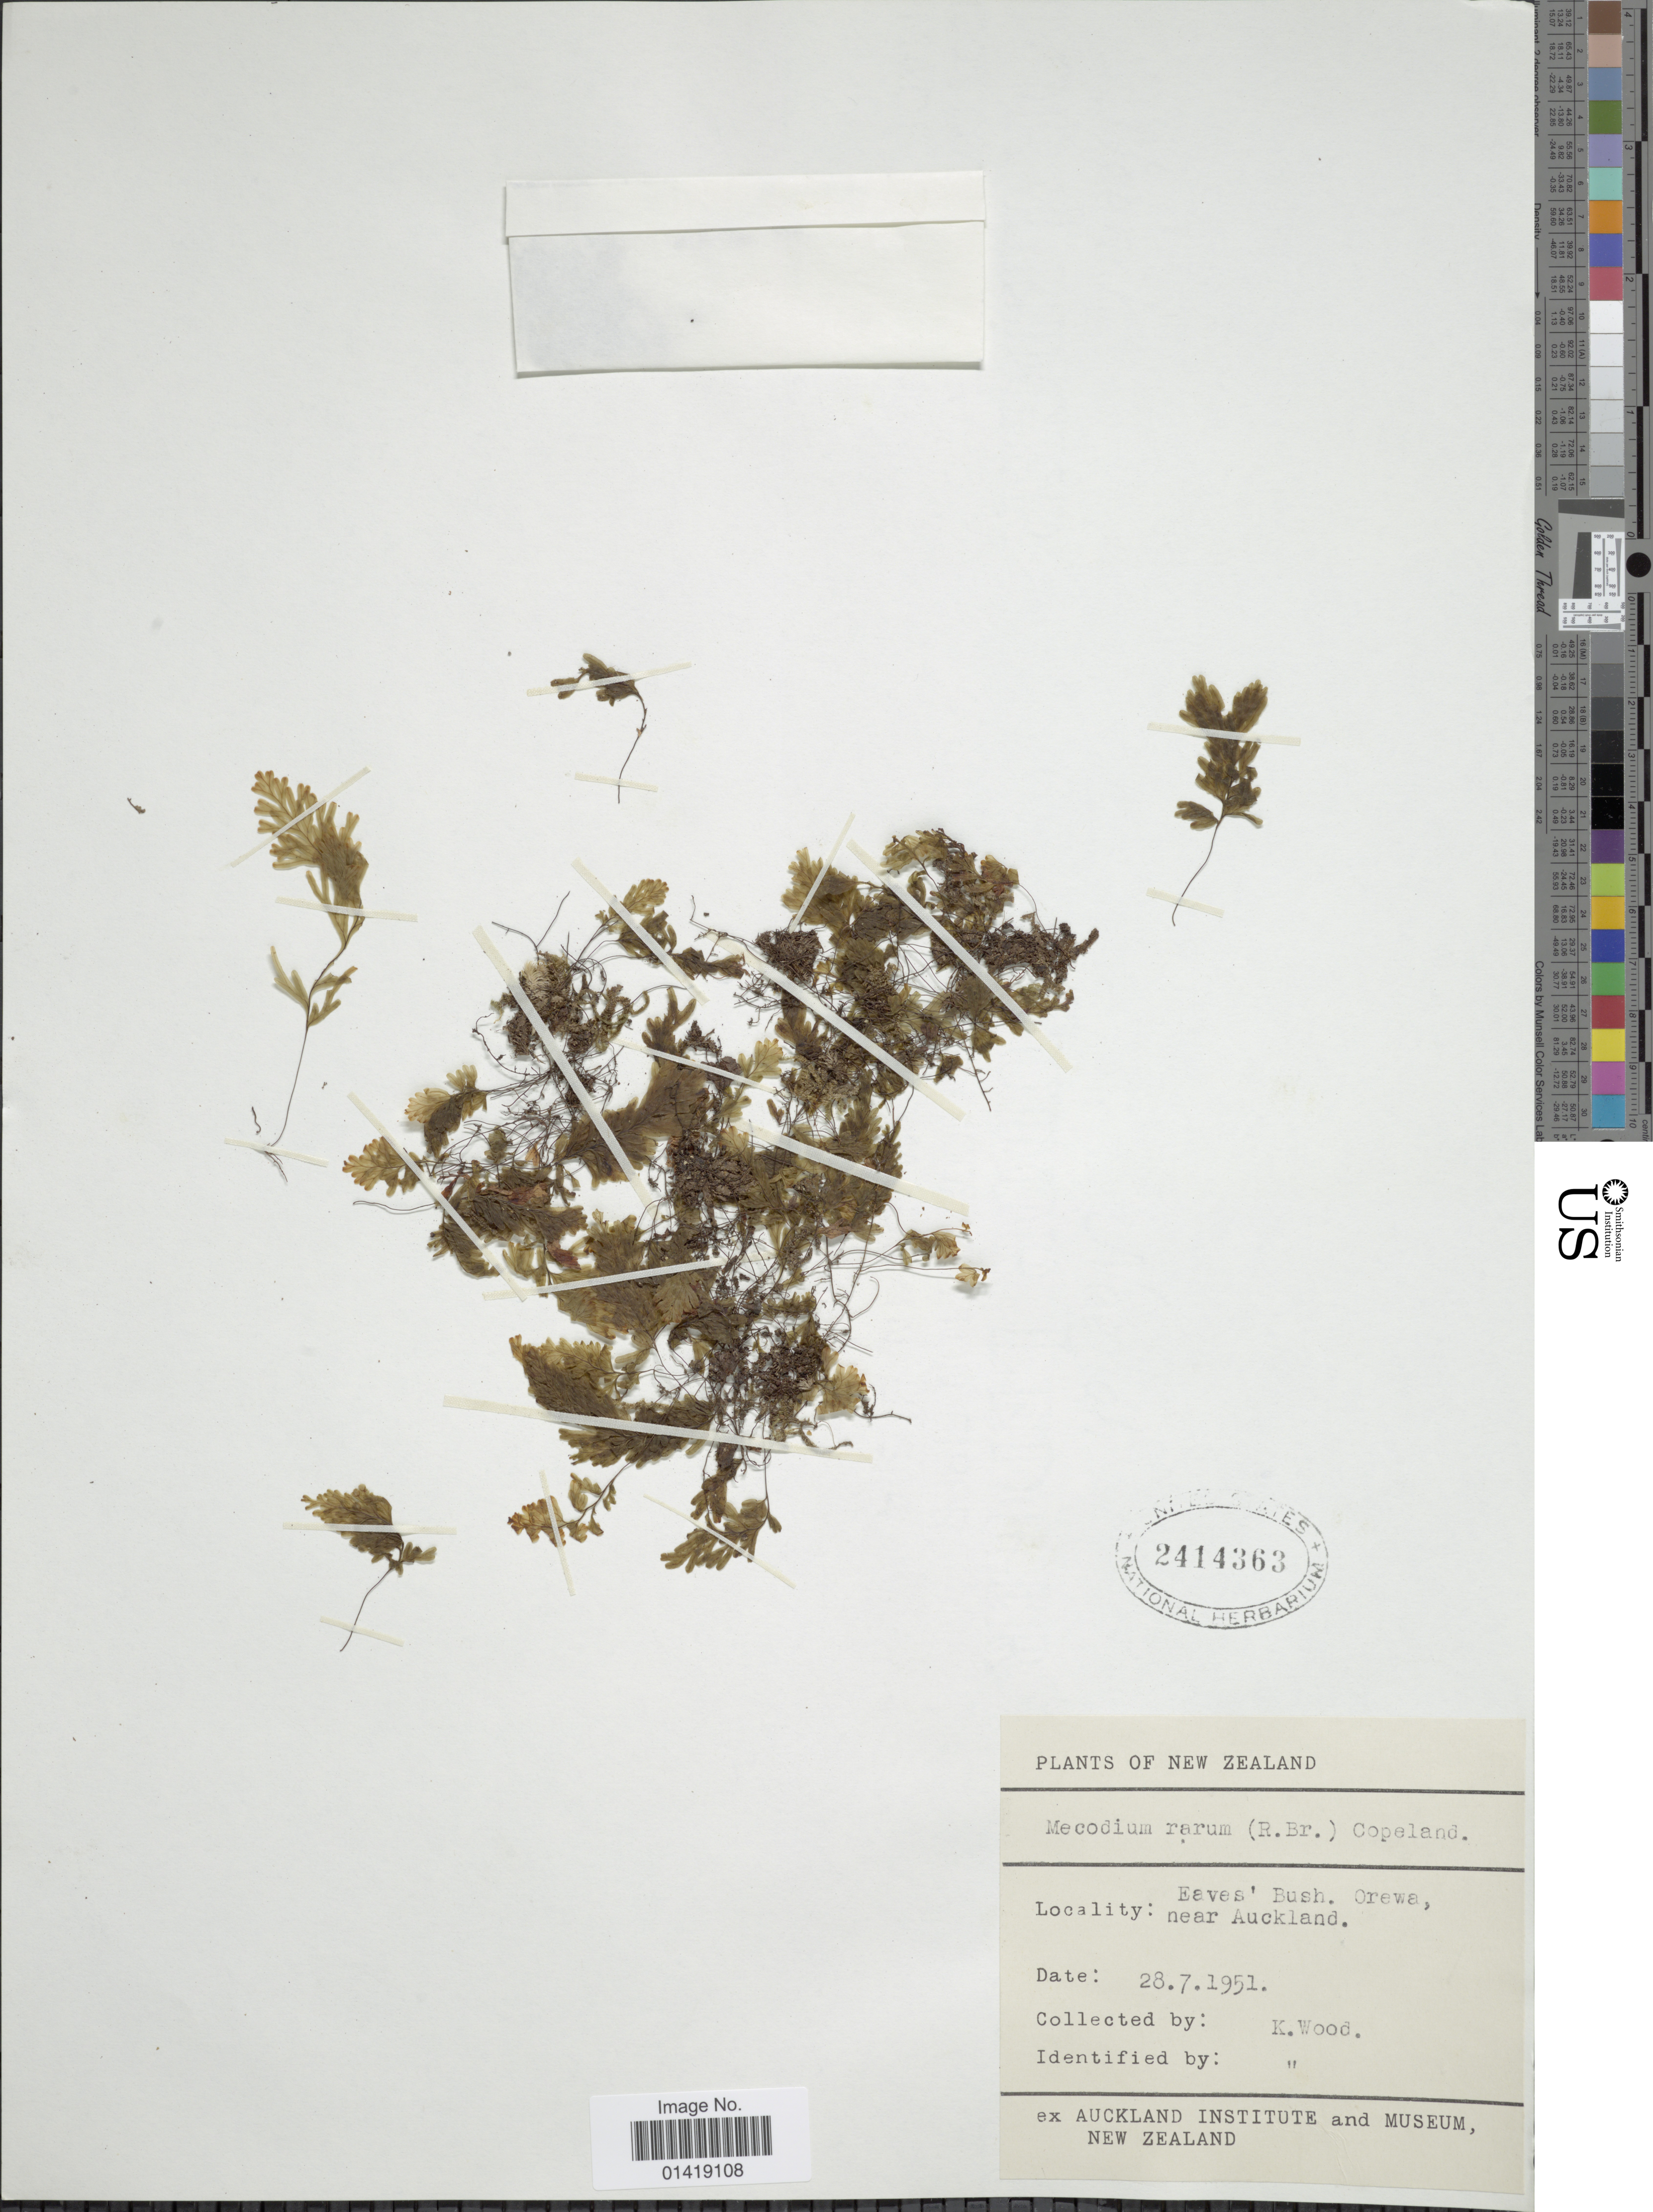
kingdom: Plantae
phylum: Tracheophyta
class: Polypodiopsida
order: Hymenophyllales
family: Hymenophyllaceae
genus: Hymenophyllum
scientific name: Hymenophyllum rarum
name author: R. Br.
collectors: K. R. Wood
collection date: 1951-07-28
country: New Zealand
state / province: Auckland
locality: Eaves Bush, Orewa near Auckland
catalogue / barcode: US 2414363